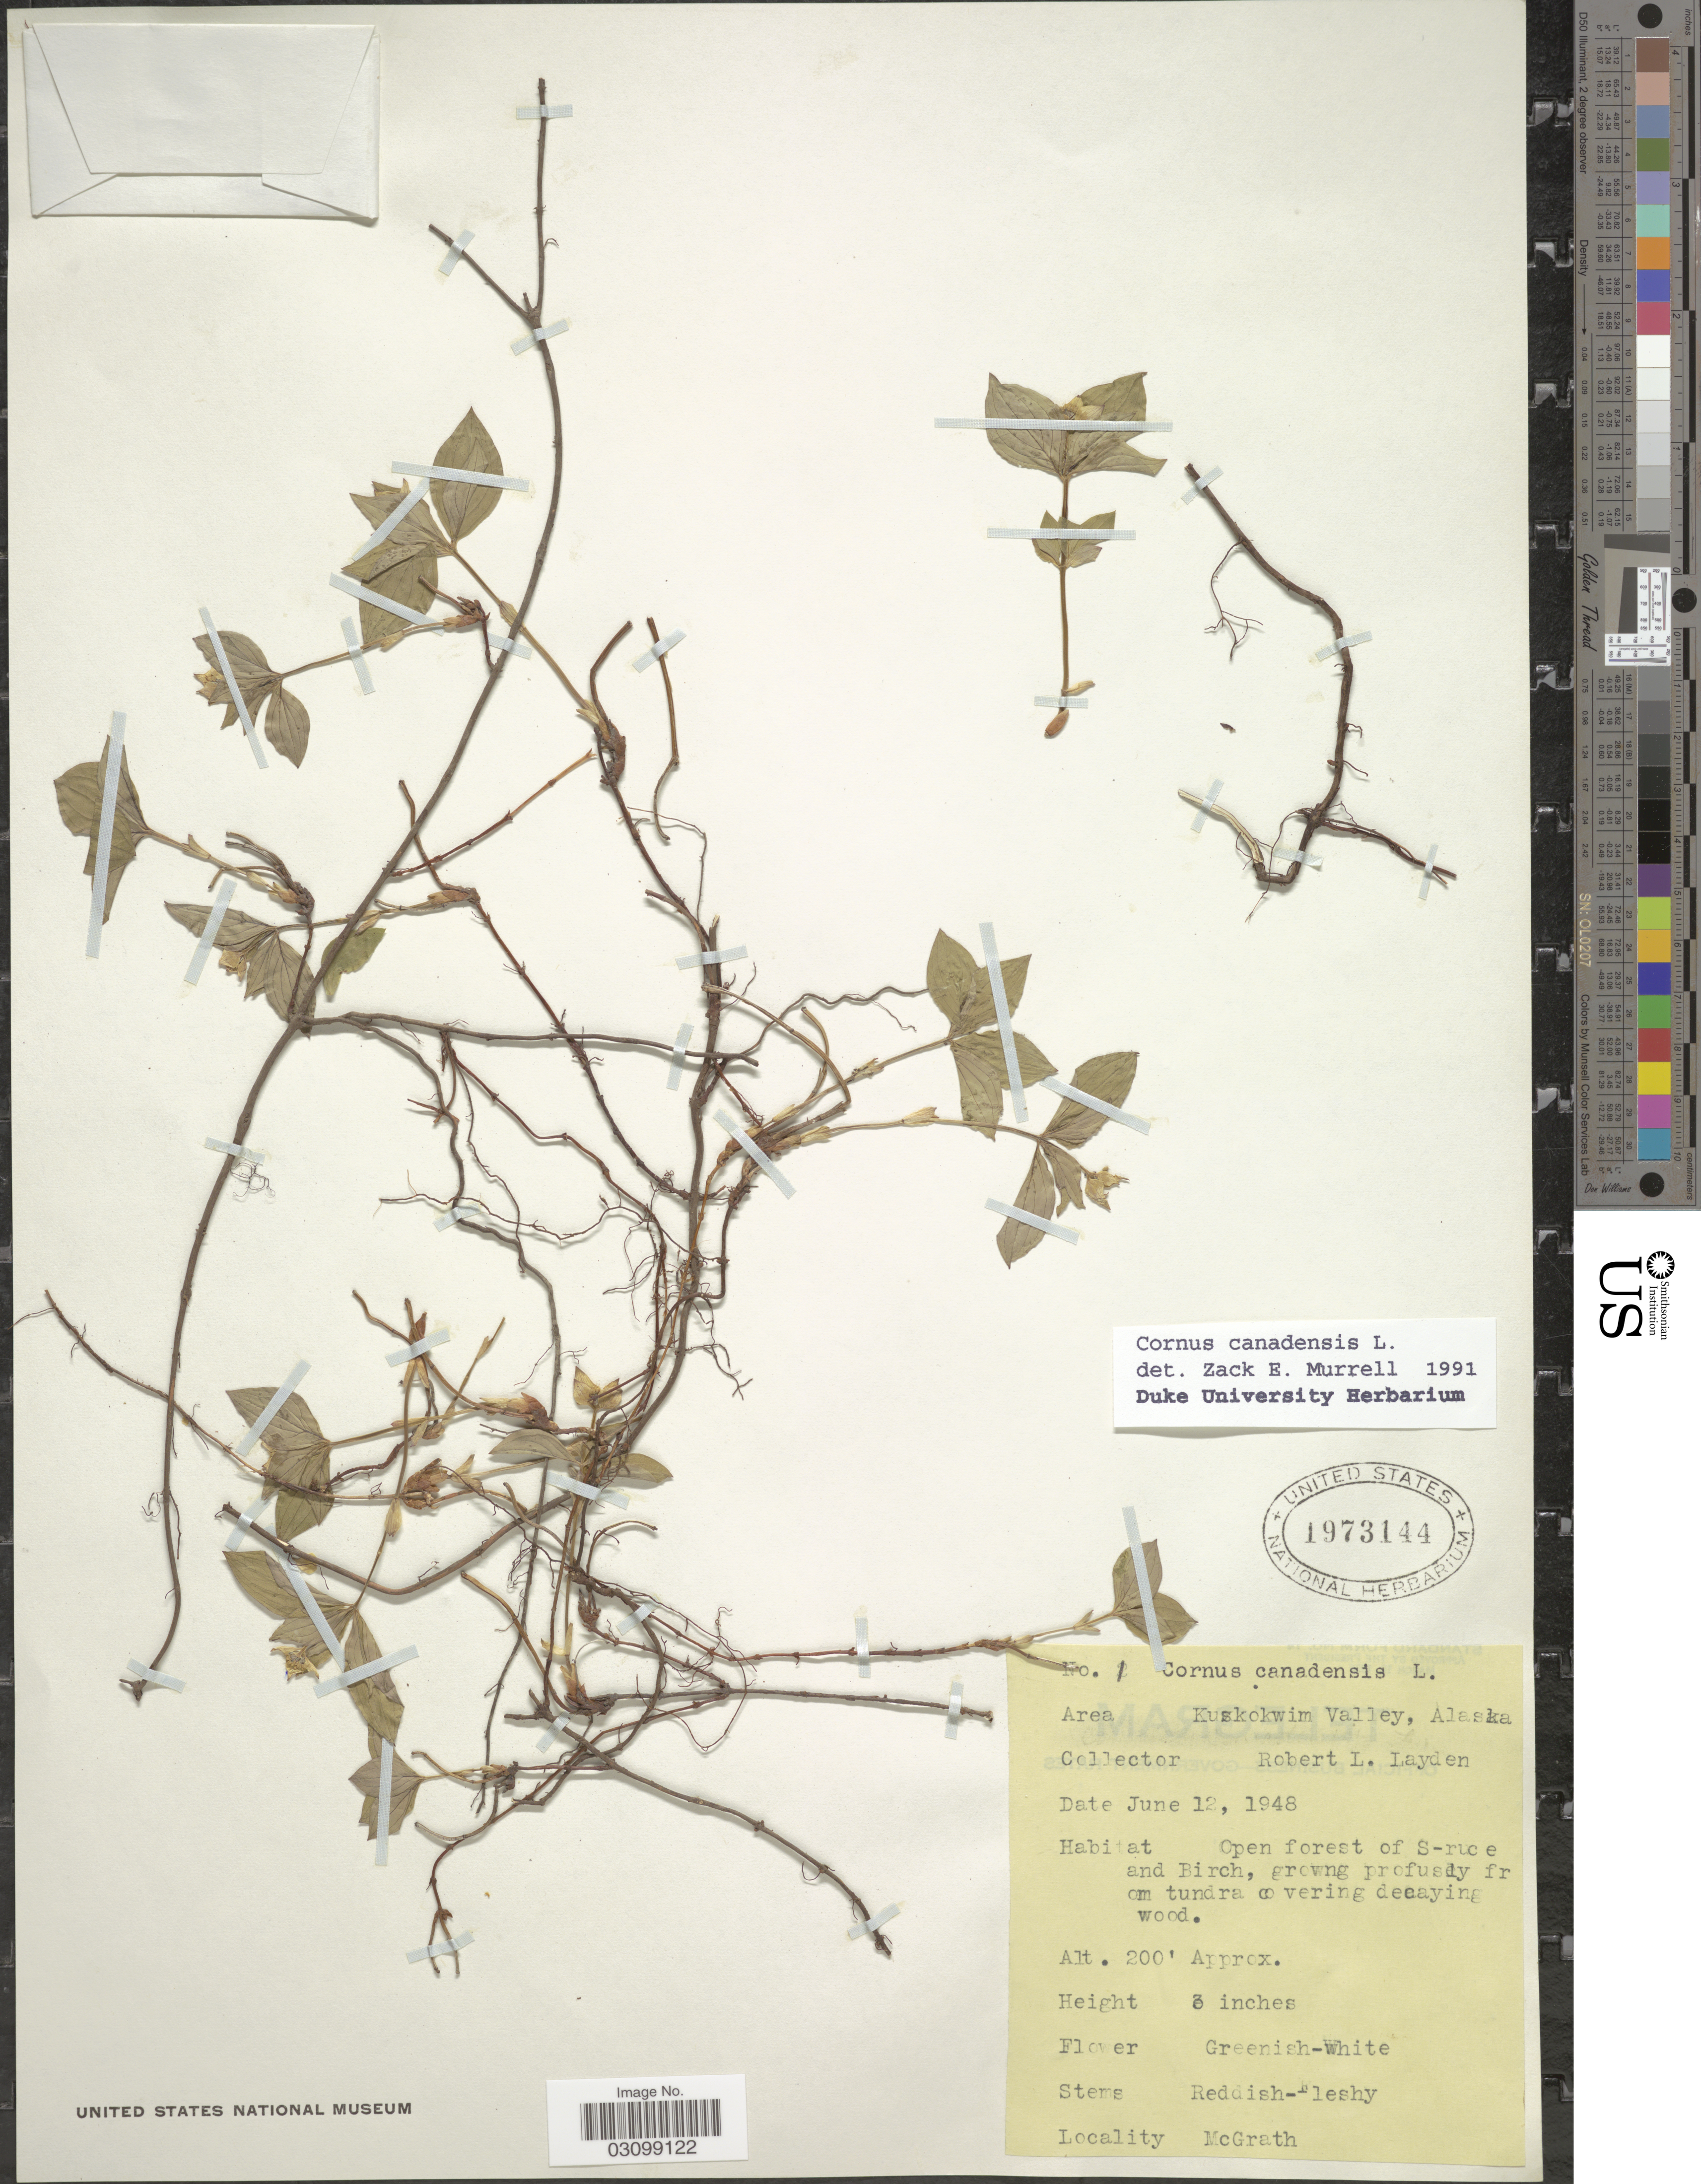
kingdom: Plantae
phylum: Tracheophyta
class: Magnoliopsida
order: Cornales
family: Cornaceae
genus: Cornus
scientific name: Cornus canadensis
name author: L.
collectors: R. Layden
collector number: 1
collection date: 1948-06-12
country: United States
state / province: Alaska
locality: Area Kuskokwim Valley. McGrath.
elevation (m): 61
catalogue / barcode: US 197314